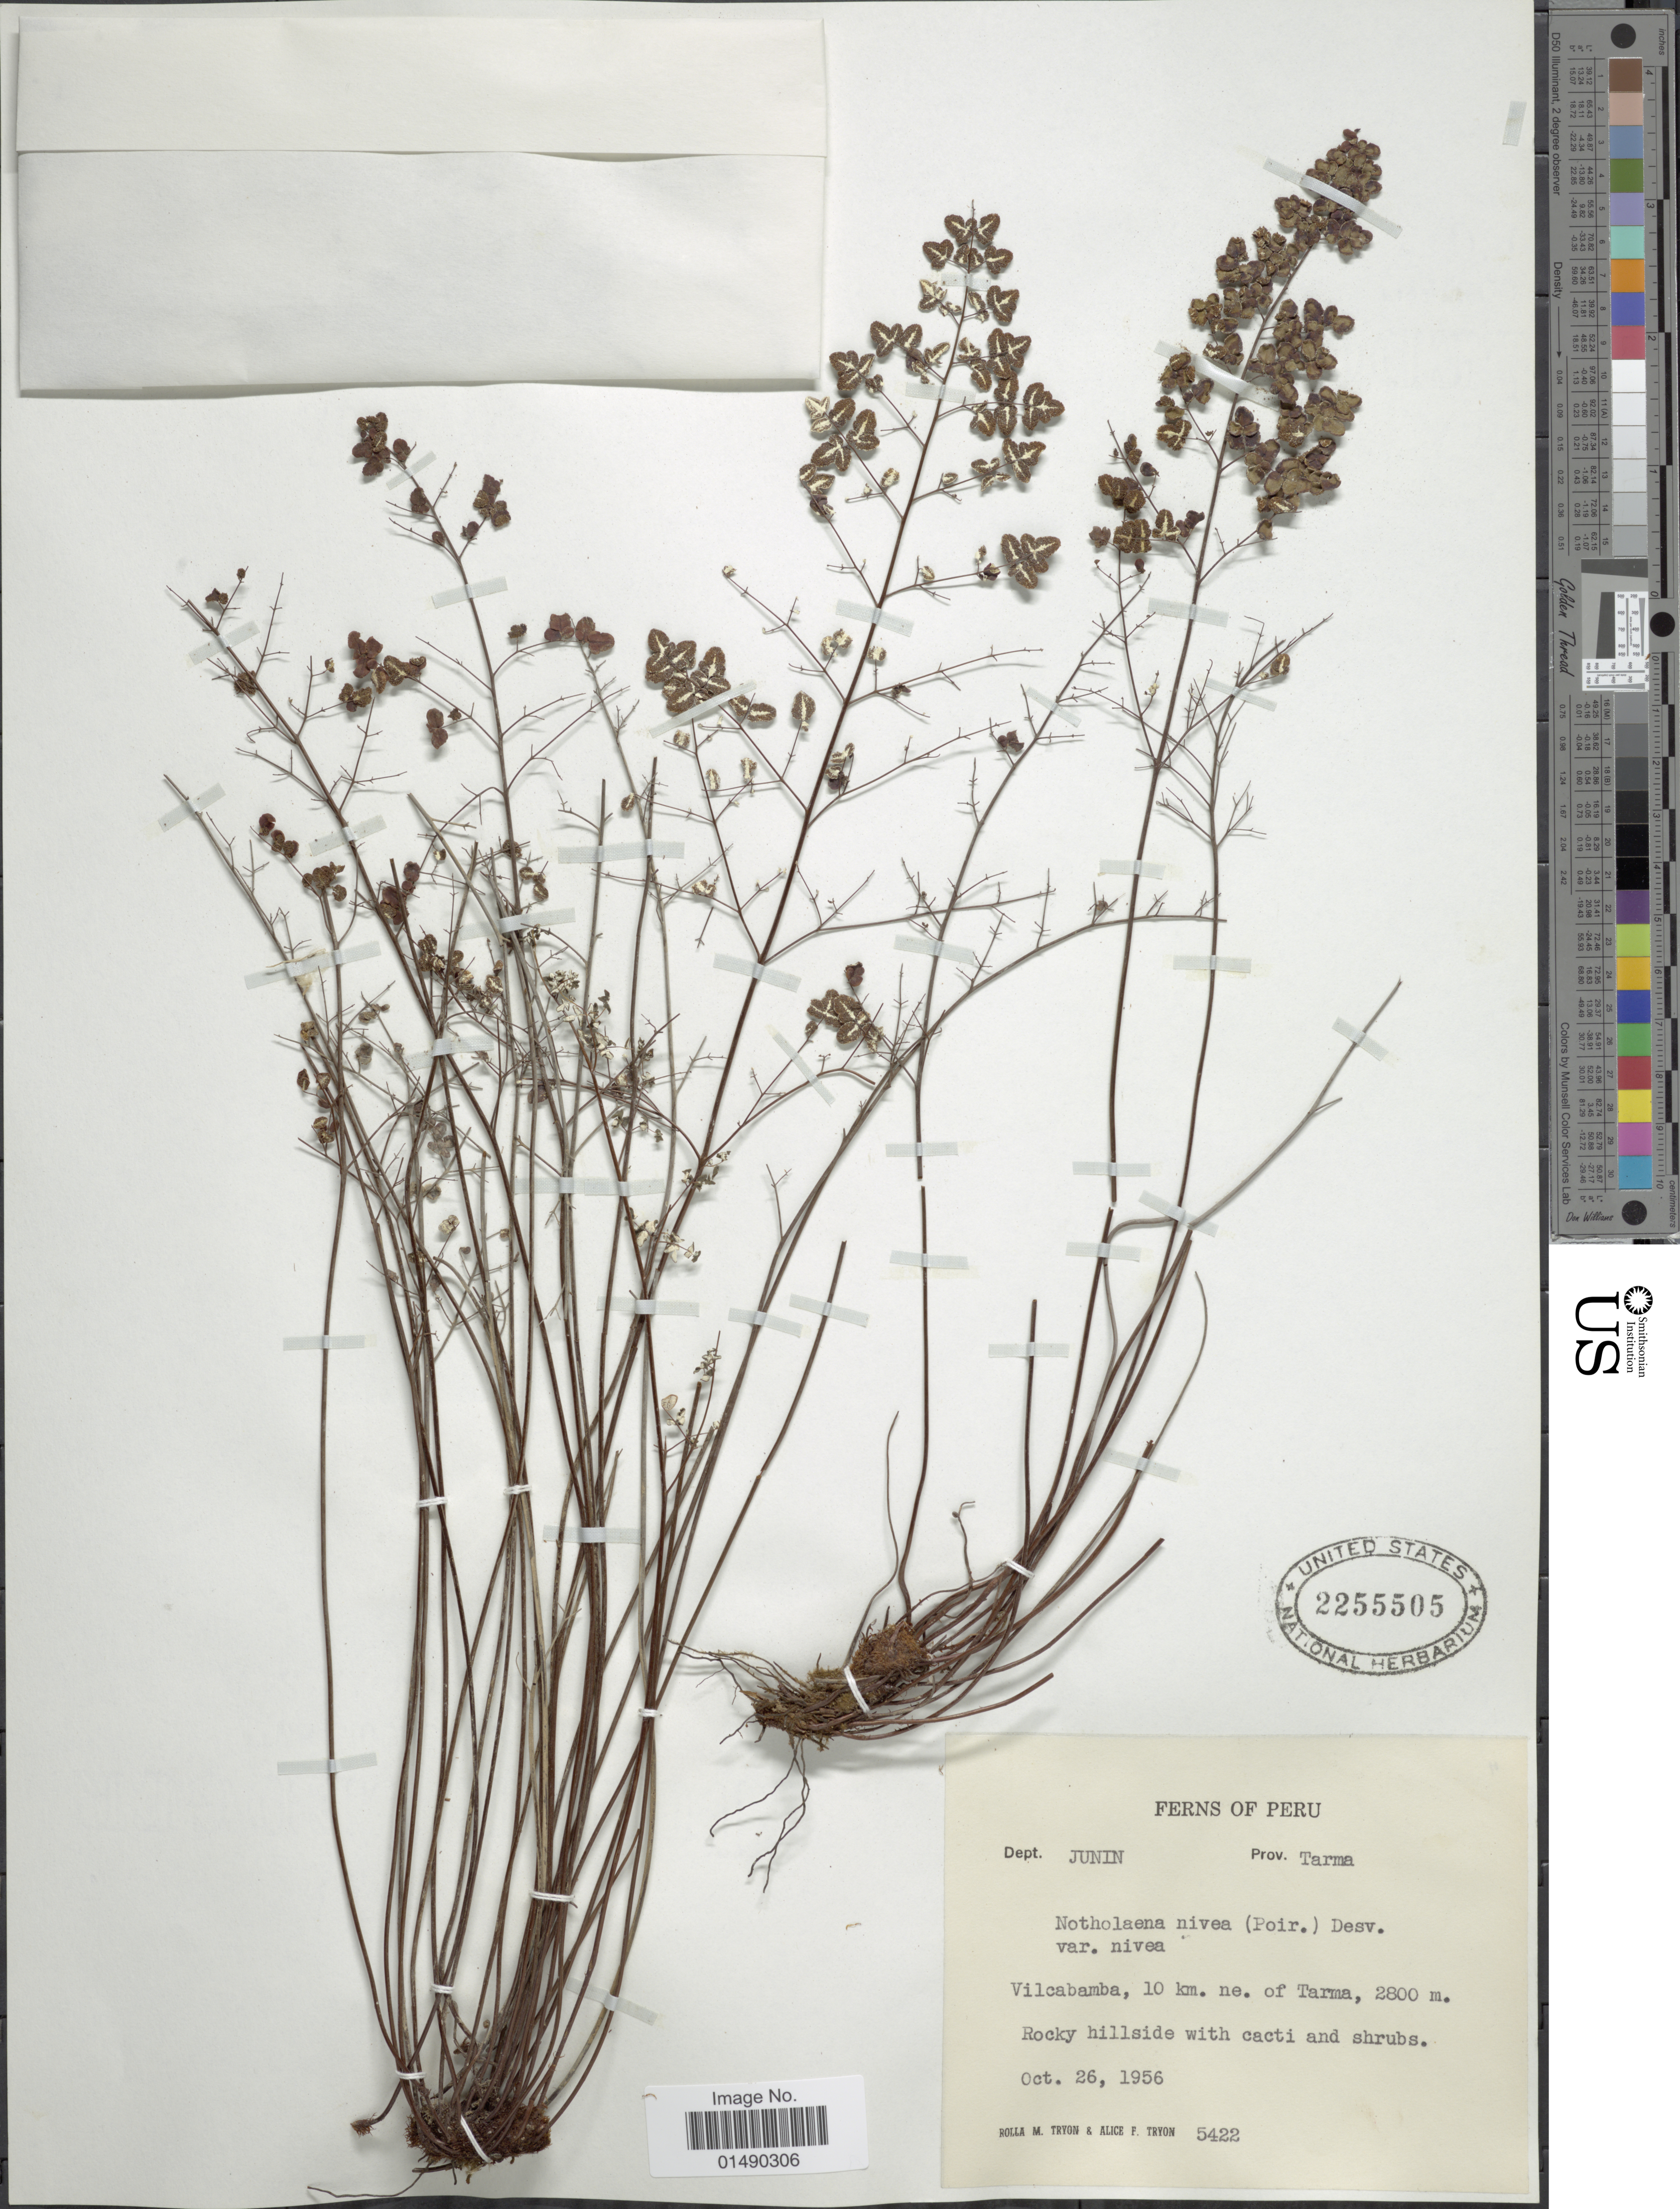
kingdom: Plantae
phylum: Tracheophyta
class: Polypodiopsida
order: Polypodiales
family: Pteridaceae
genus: Argyrochosma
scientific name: Argyrochosma nivea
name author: (Poir.) Windham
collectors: R. M. Tryon & A. F. Tryon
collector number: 5422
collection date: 1956-10-26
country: Peru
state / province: Junín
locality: Peru, Dept. Junin, Prov. Tarma, Vilcamba, 10 km. ne. of Tarma.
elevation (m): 2800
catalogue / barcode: US 2255505